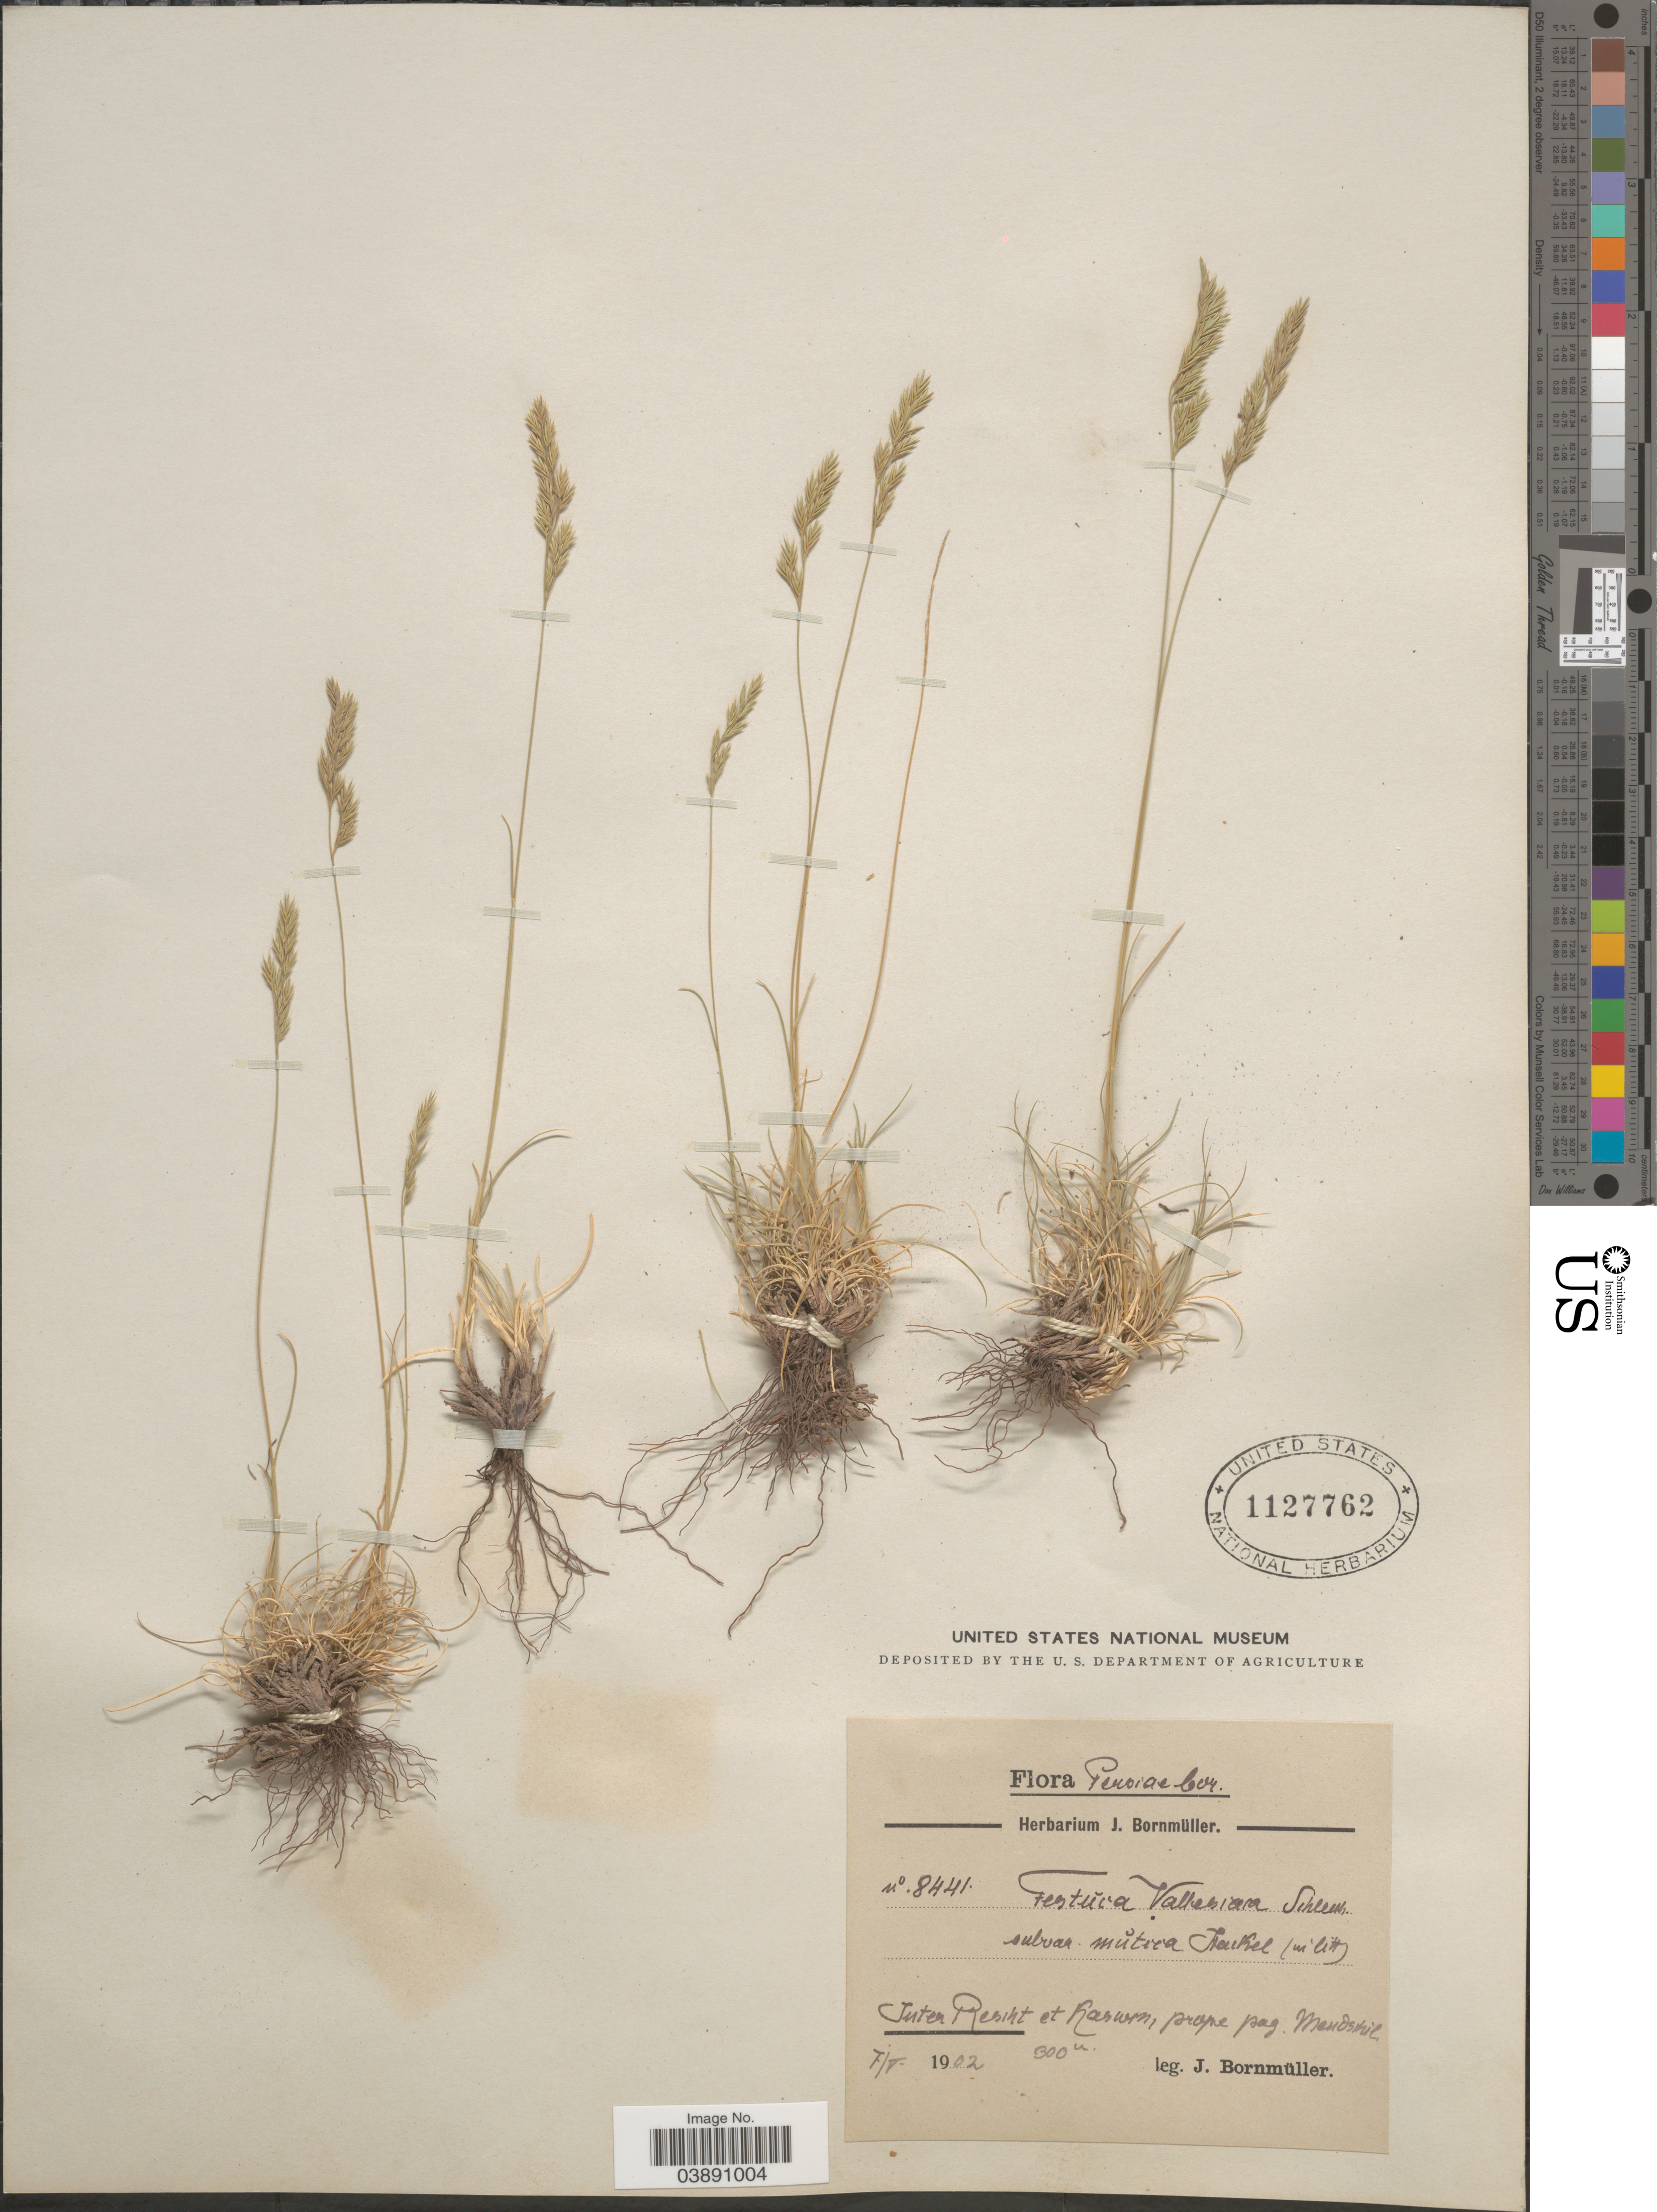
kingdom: Plantae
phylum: Tracheophyta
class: Liliopsida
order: Poales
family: Poaceae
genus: Festuca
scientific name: Festuca ovina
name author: L.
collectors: J. Bornmüller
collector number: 8441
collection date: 1902-05-07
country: Iran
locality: Persiae-bor. Inter Resiht et Kaswin, prope pag. Mandshil. [interpreted]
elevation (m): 300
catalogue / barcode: US 1127762